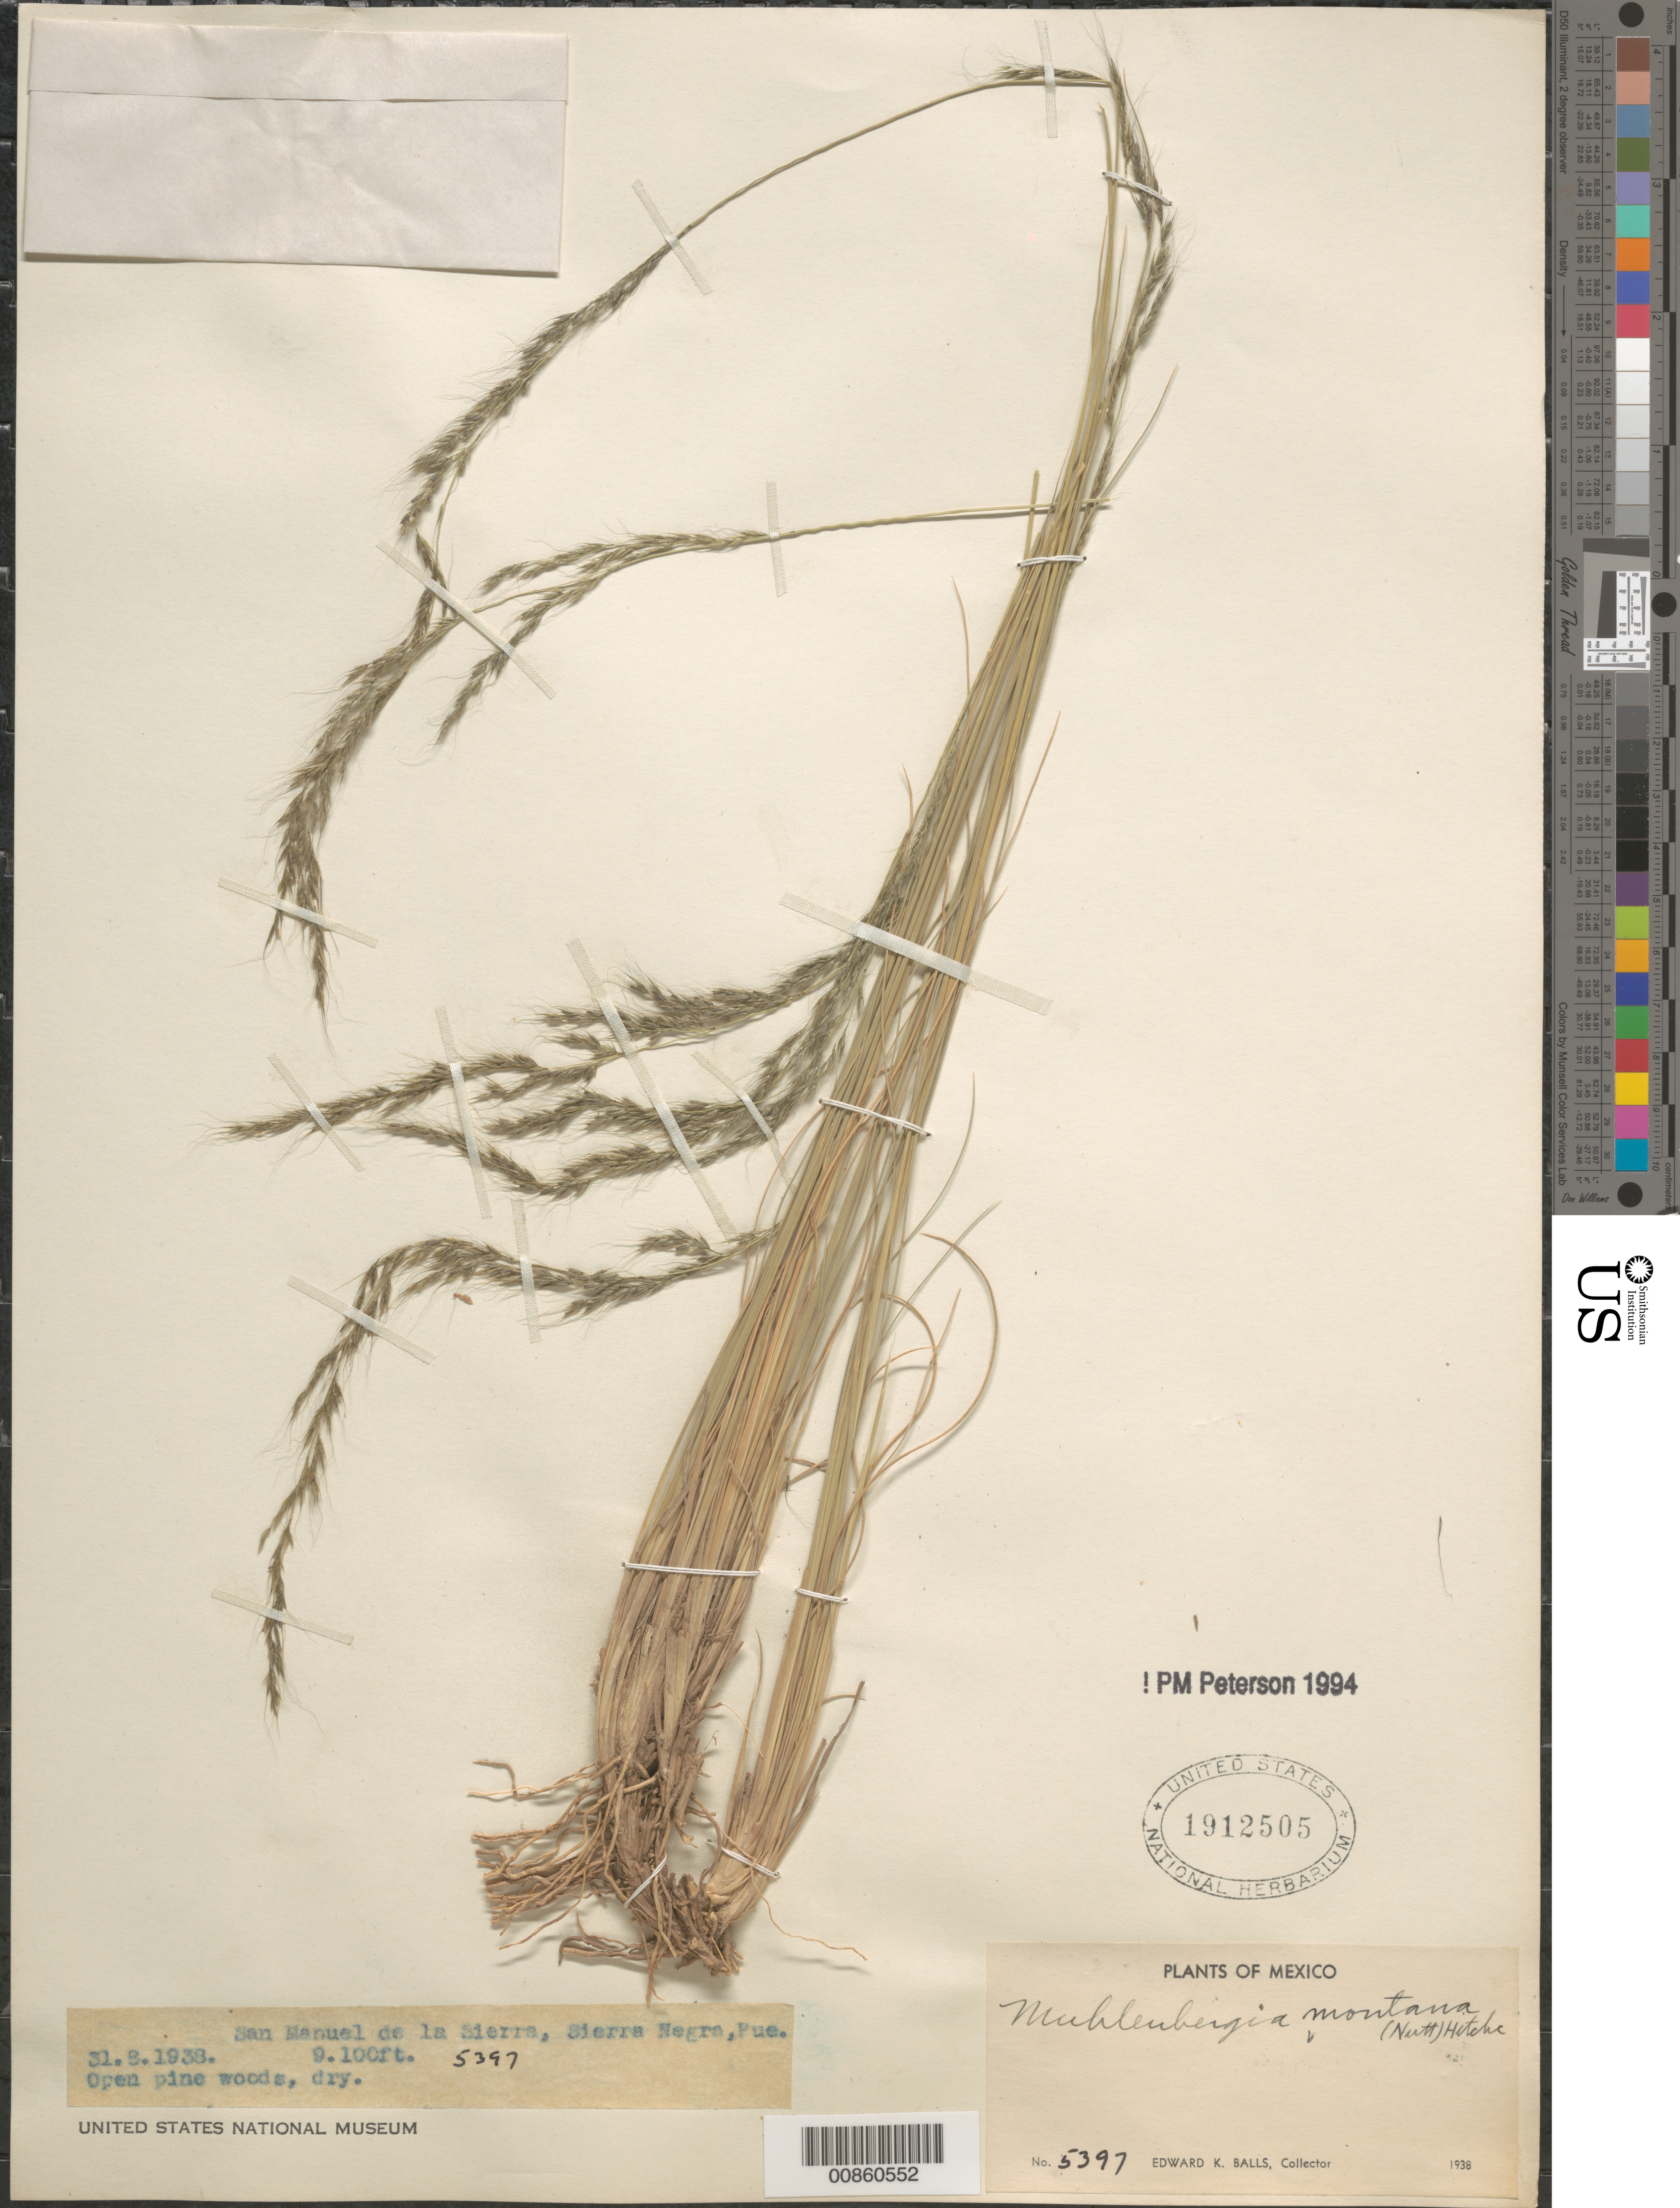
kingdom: Plantae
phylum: Tracheophyta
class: Liliopsida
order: Poales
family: Poaceae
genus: Muhlenbergia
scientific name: Muhlenbergia montana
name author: (Nutt.) Hitchc.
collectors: E. K. Balls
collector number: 5397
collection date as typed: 31 Aug 1931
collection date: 1931-08-31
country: Mexico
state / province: Puebla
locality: San Miguel de la Sierra, Sierra Negra, Pue.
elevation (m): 2774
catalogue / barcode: US 1912505